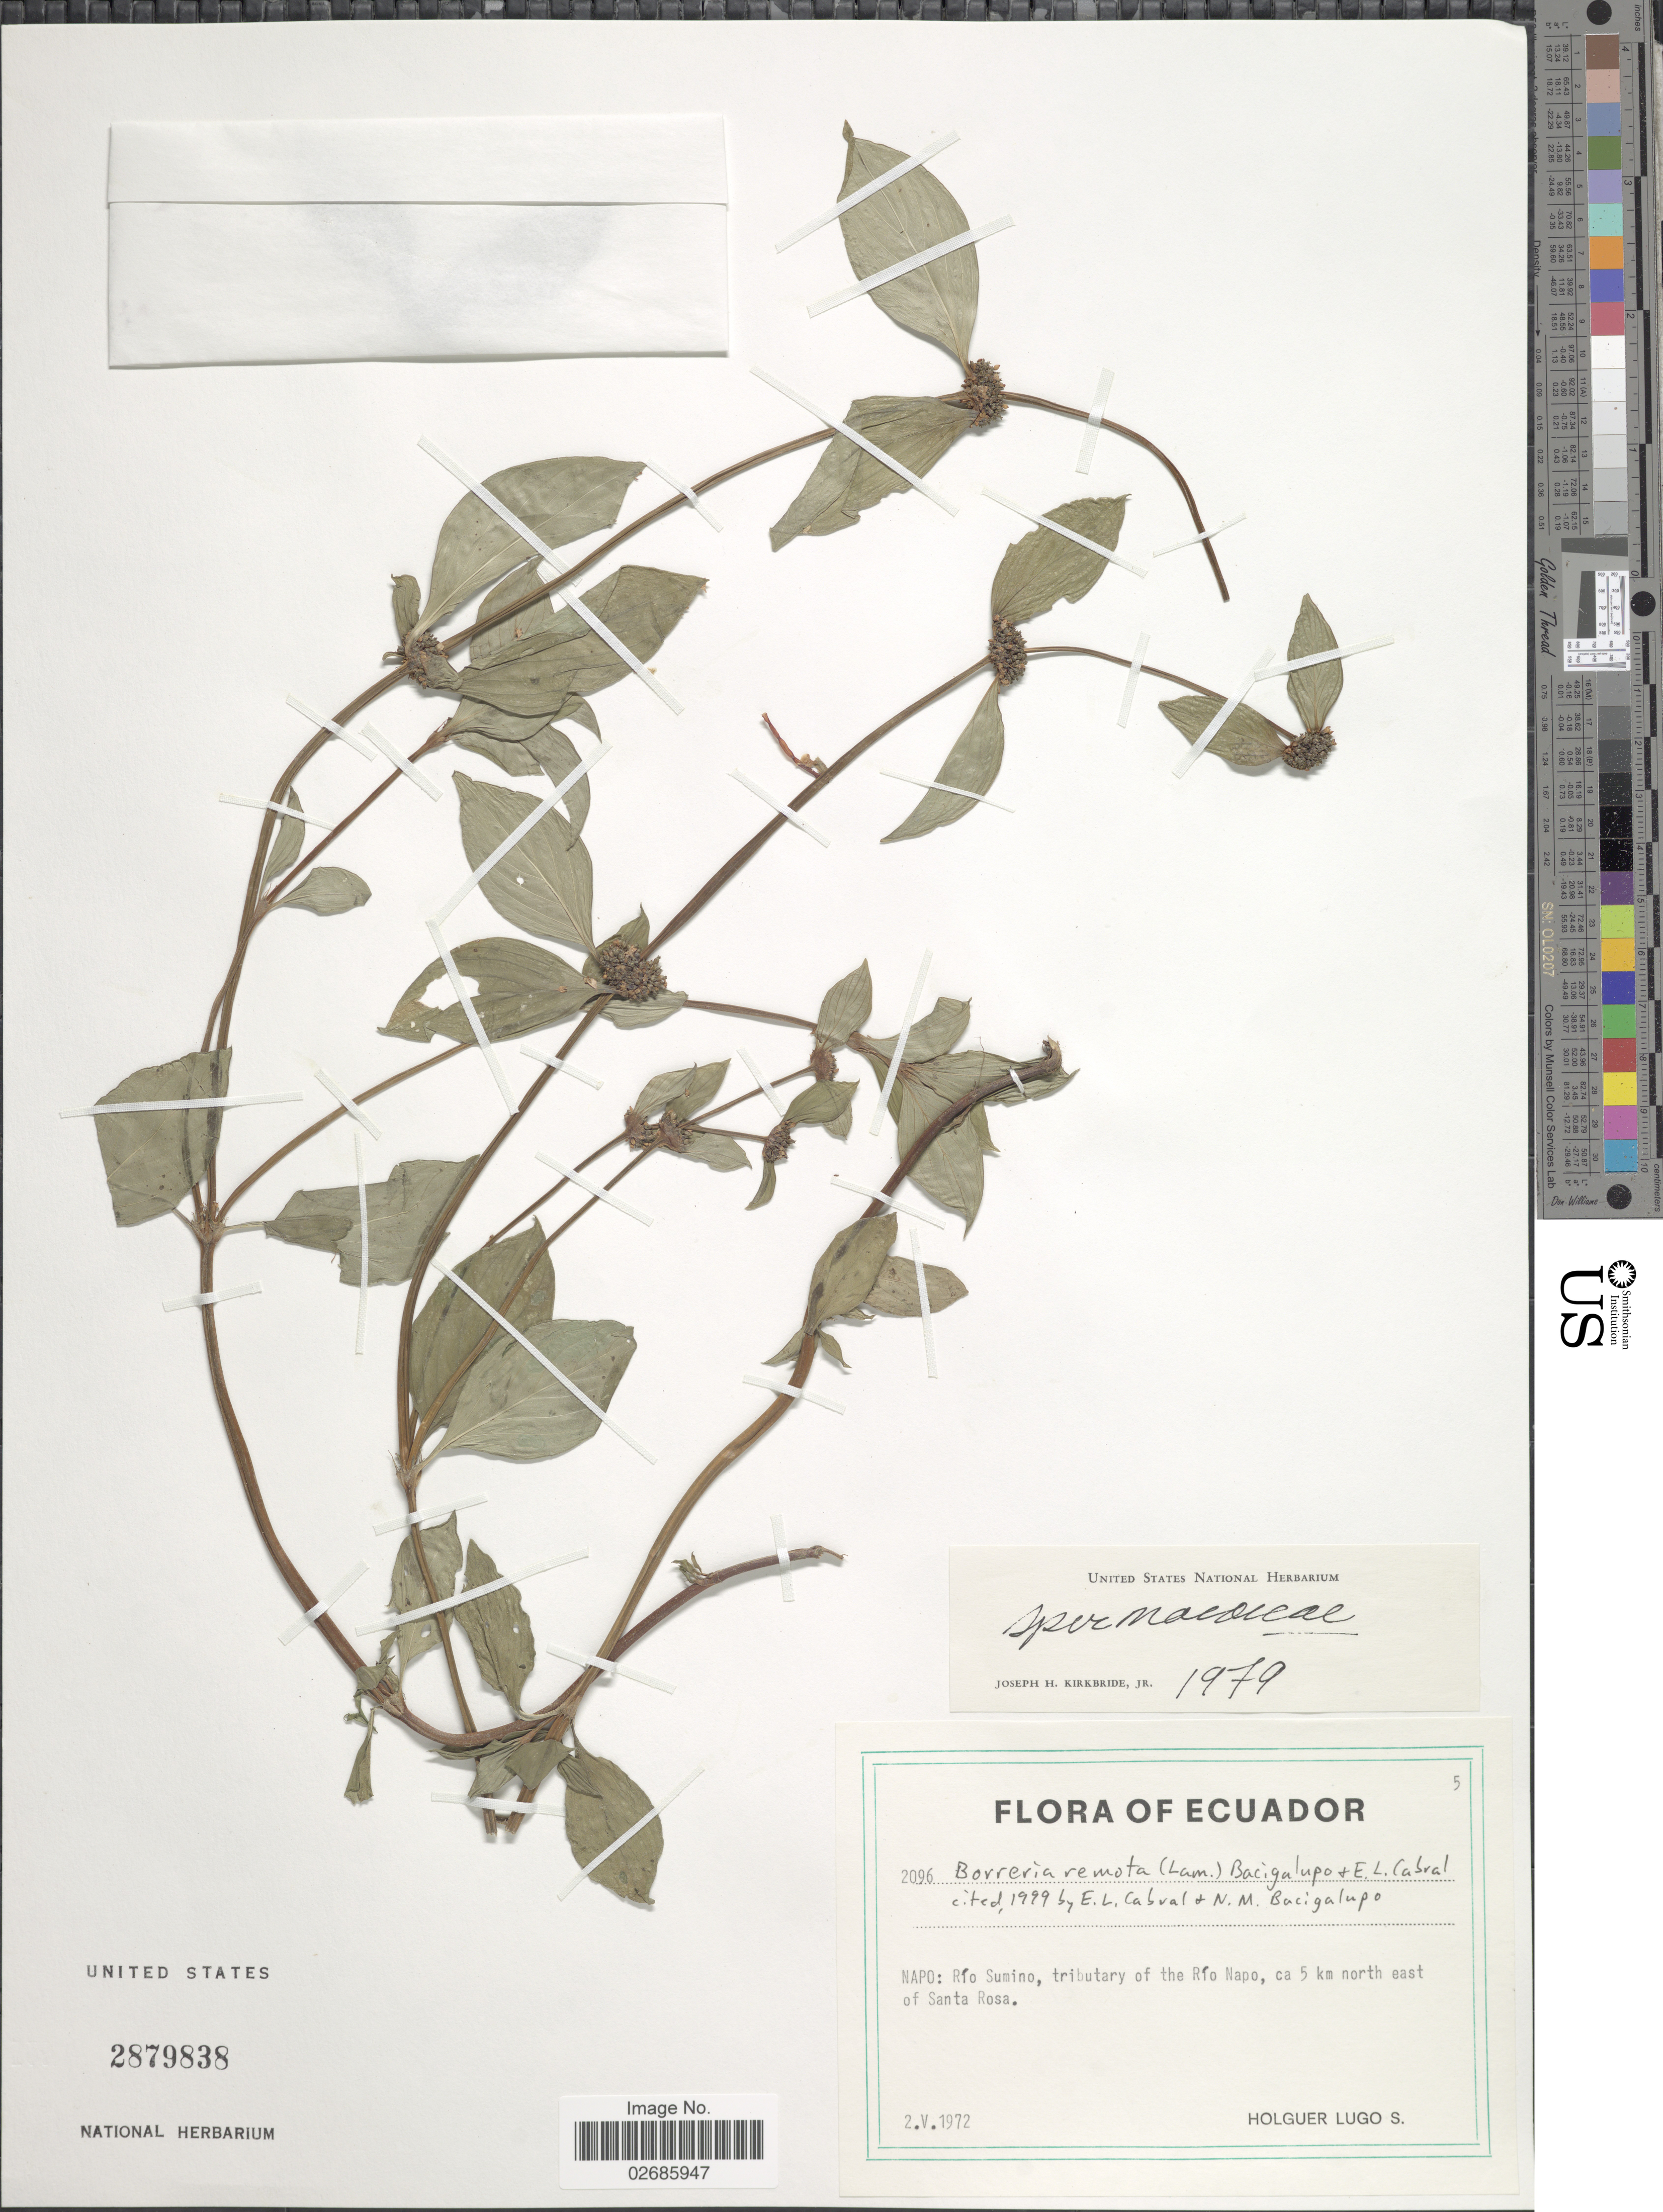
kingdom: Plantae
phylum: Tracheophyta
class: Magnoliopsida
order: Gentianales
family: Rubiaceae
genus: Borreria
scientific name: Borreria remota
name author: (Lam.) Bacigalupo & E.L. Cabral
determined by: Kirkbride, J. H., Jr.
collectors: H. Lugo S.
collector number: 2096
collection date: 1972-05-02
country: Ecuador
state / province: Napo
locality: Río Sumino, tributary of the Río Napo, ca 5 km north east of Santa Rosa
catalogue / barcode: US 2879838